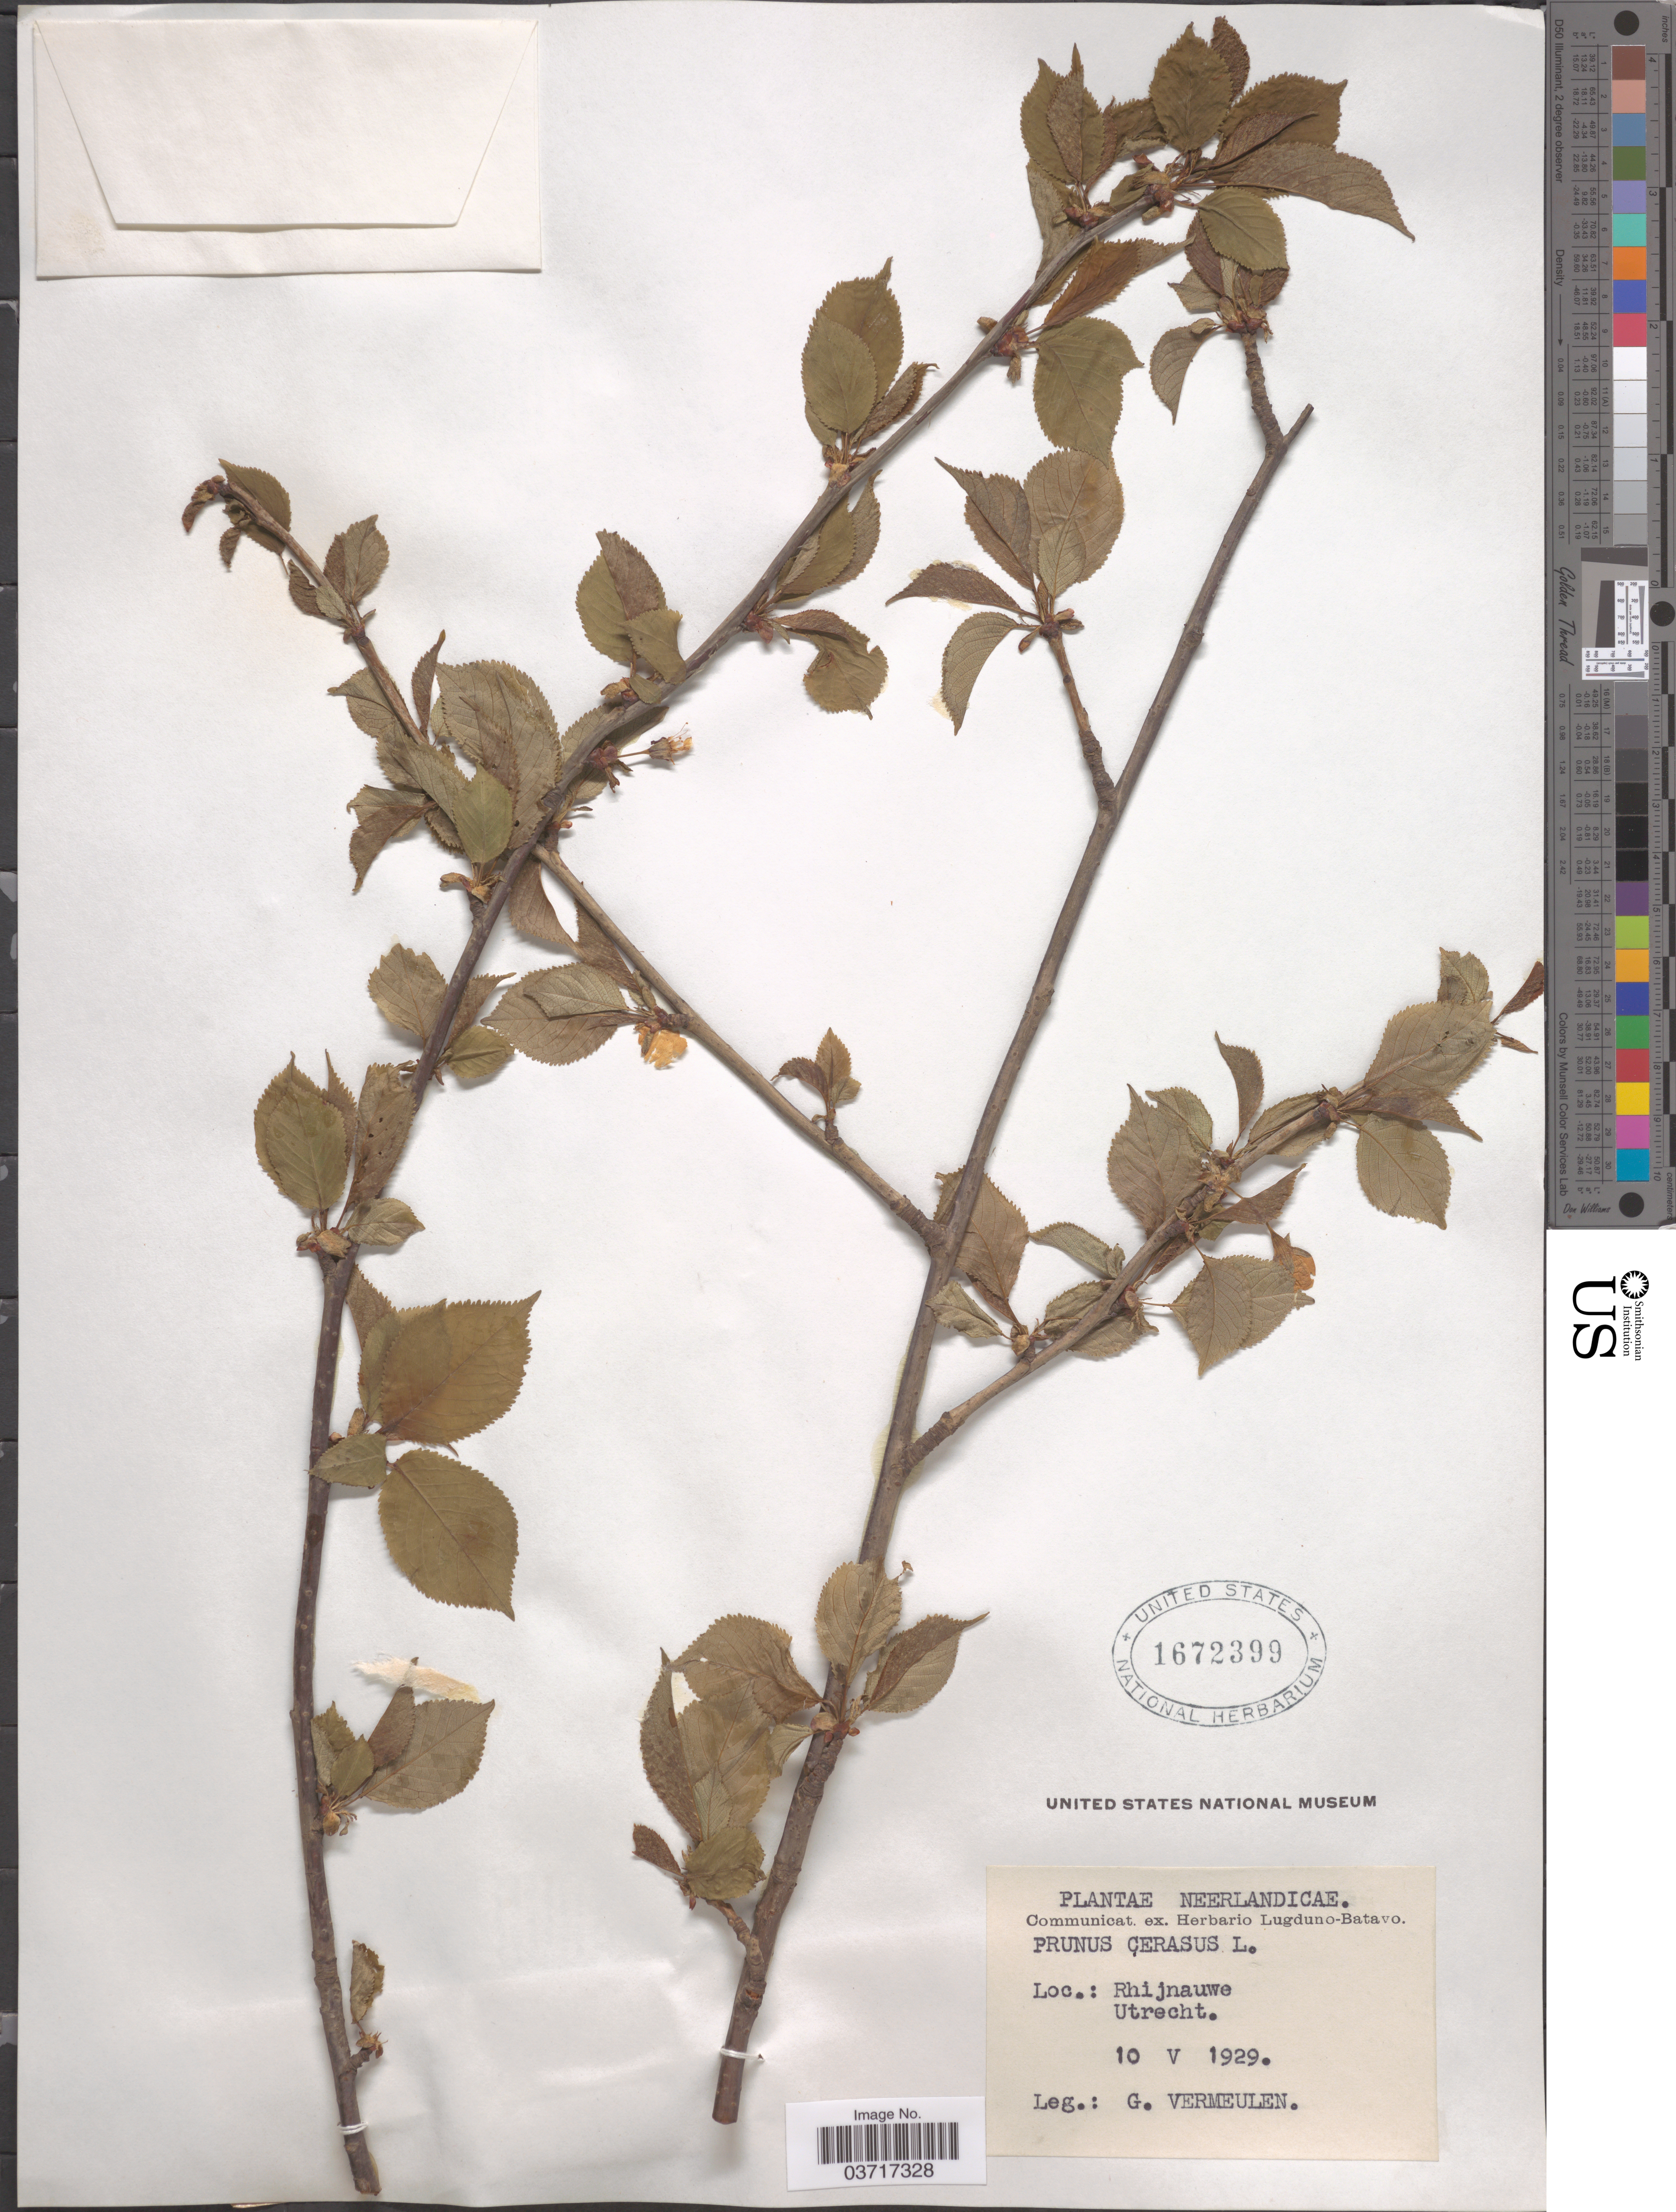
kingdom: Plantae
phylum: Tracheophyta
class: Magnoliopsida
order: Rosales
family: Rosaceae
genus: Prunus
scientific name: Prunus cerasus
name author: L.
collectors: G. Vermeulen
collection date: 1929-05-10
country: Netherlands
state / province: Utrecht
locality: Rhijnauwe.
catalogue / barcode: US 1672399